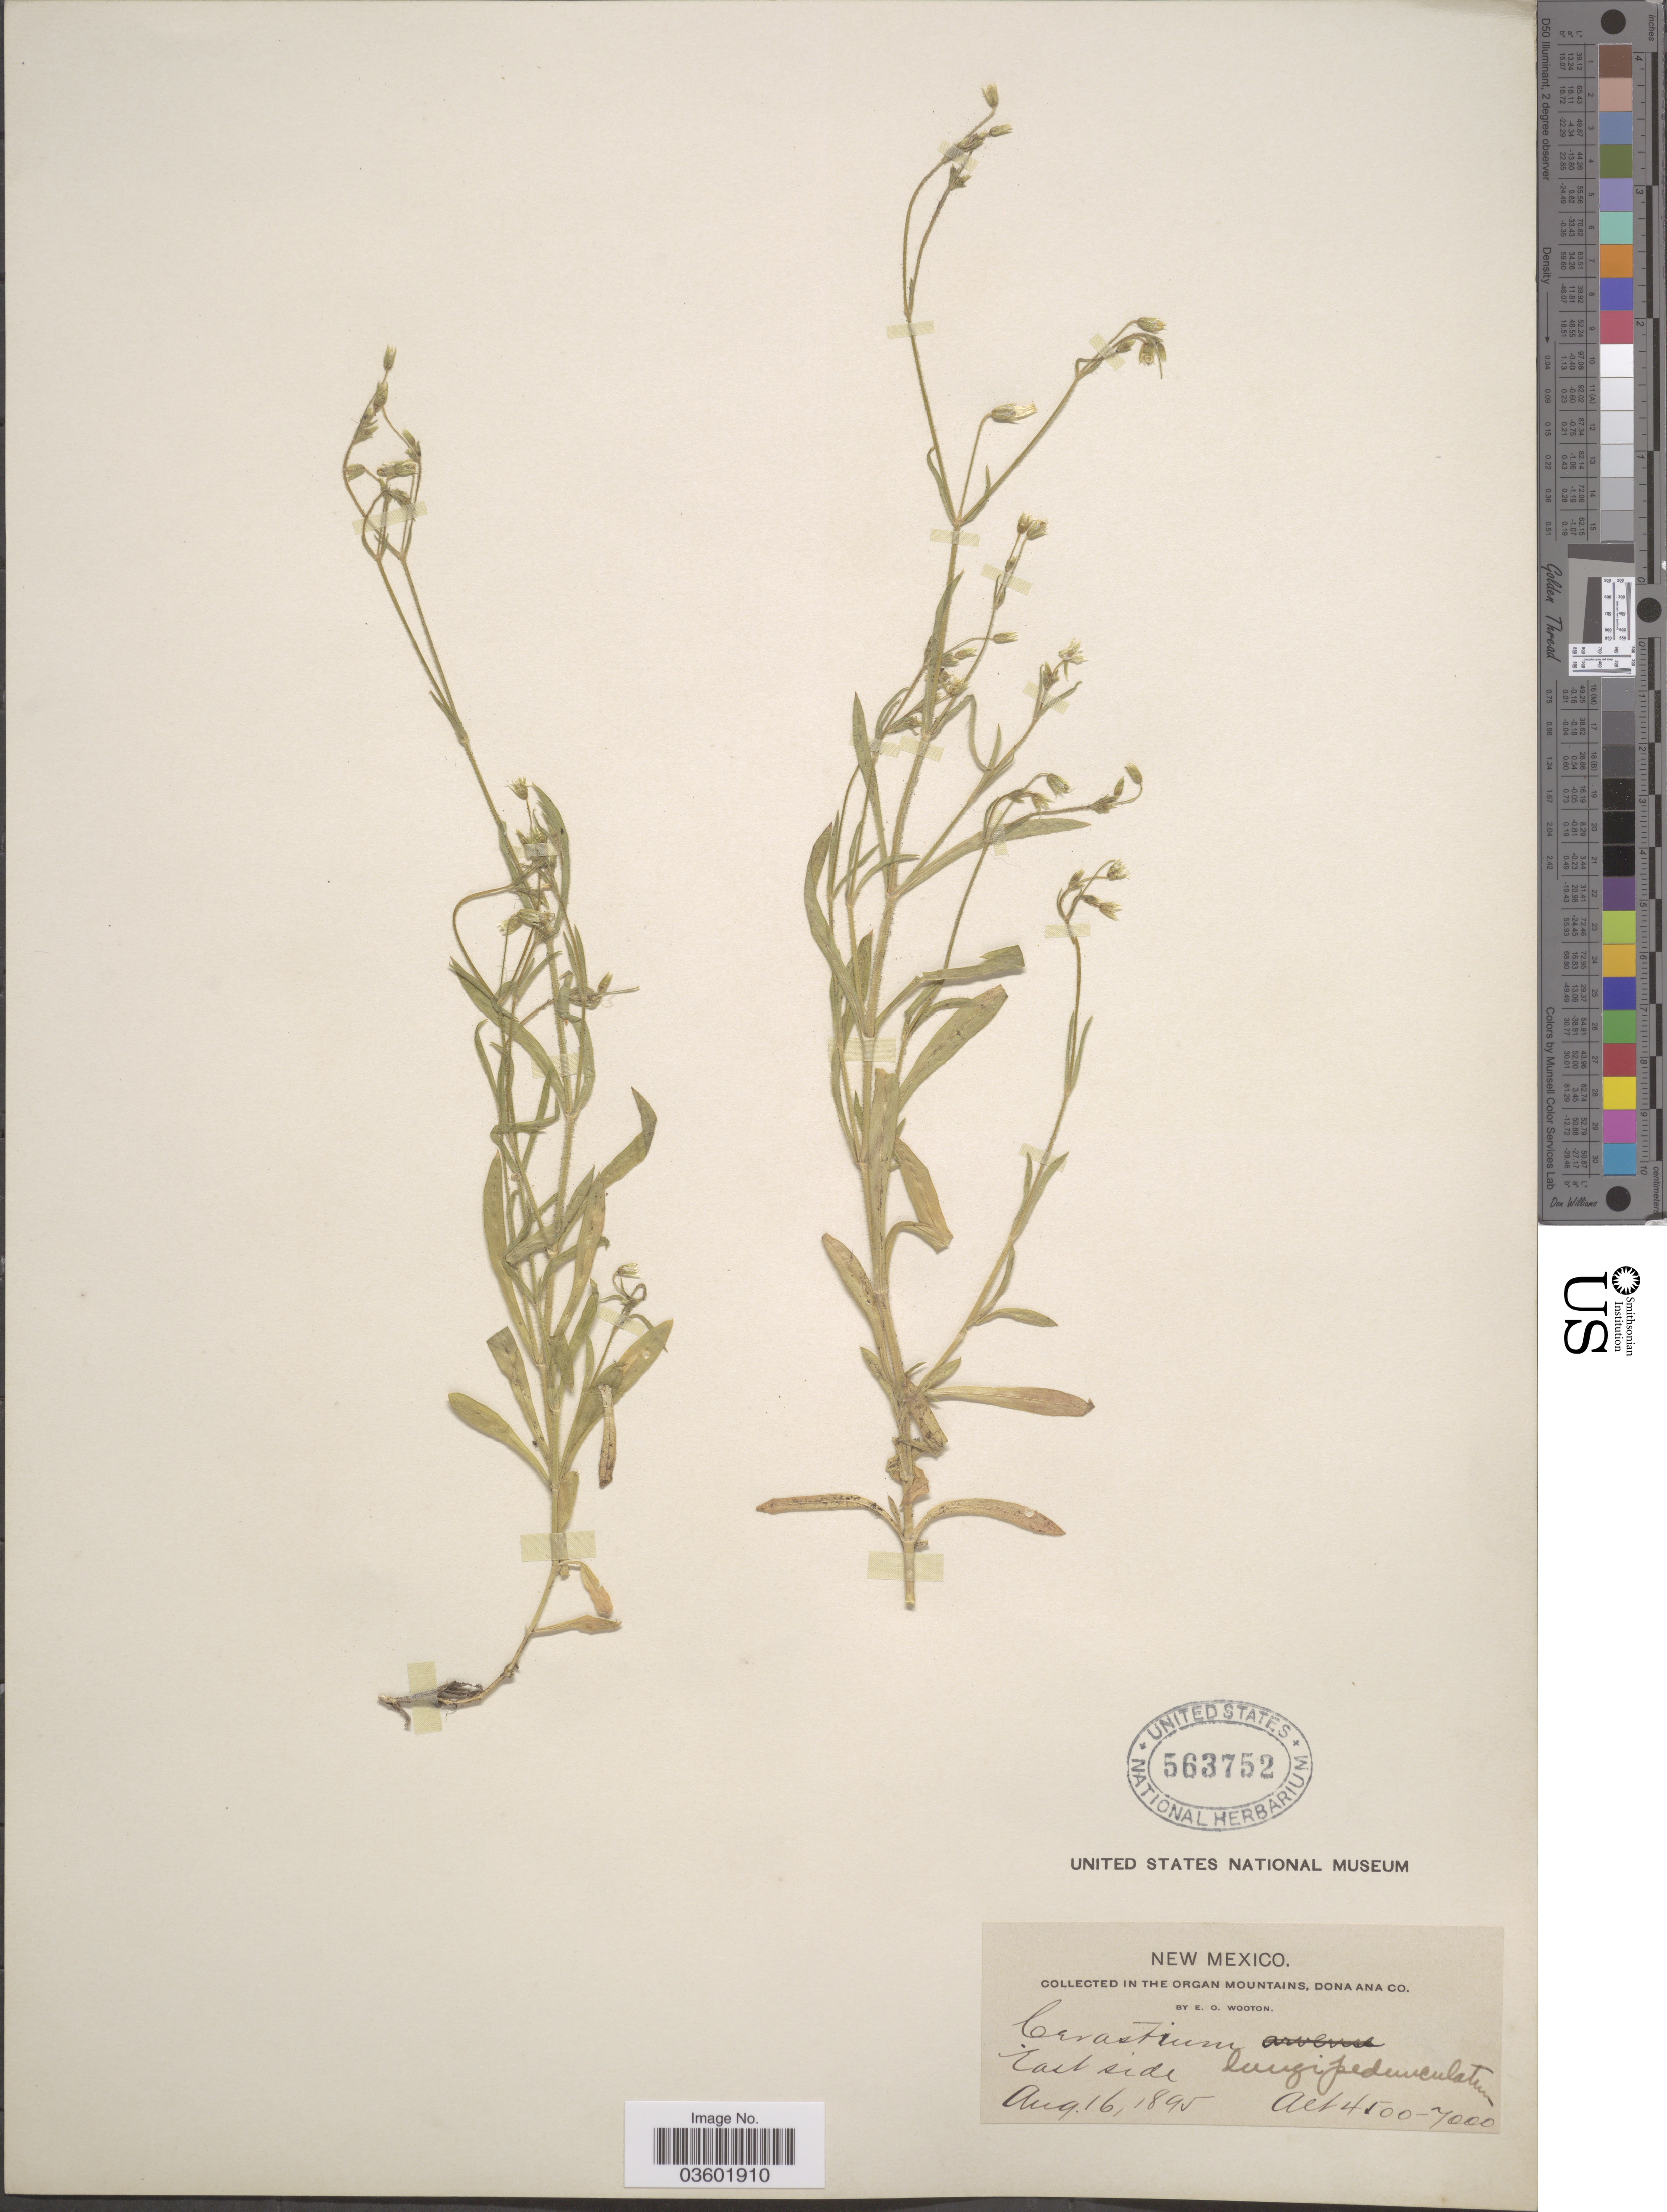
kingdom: Plantae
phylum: Tracheophyta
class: Magnoliopsida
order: Caryophyllales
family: Caryophyllaceae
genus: Cerastium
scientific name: Cerastium nutans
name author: Raf.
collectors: E. O. Wooton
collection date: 1895-08-16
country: United States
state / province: New Mexico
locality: In the Organ Mountains, Dona Ana Co. East side.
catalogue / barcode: US 563752